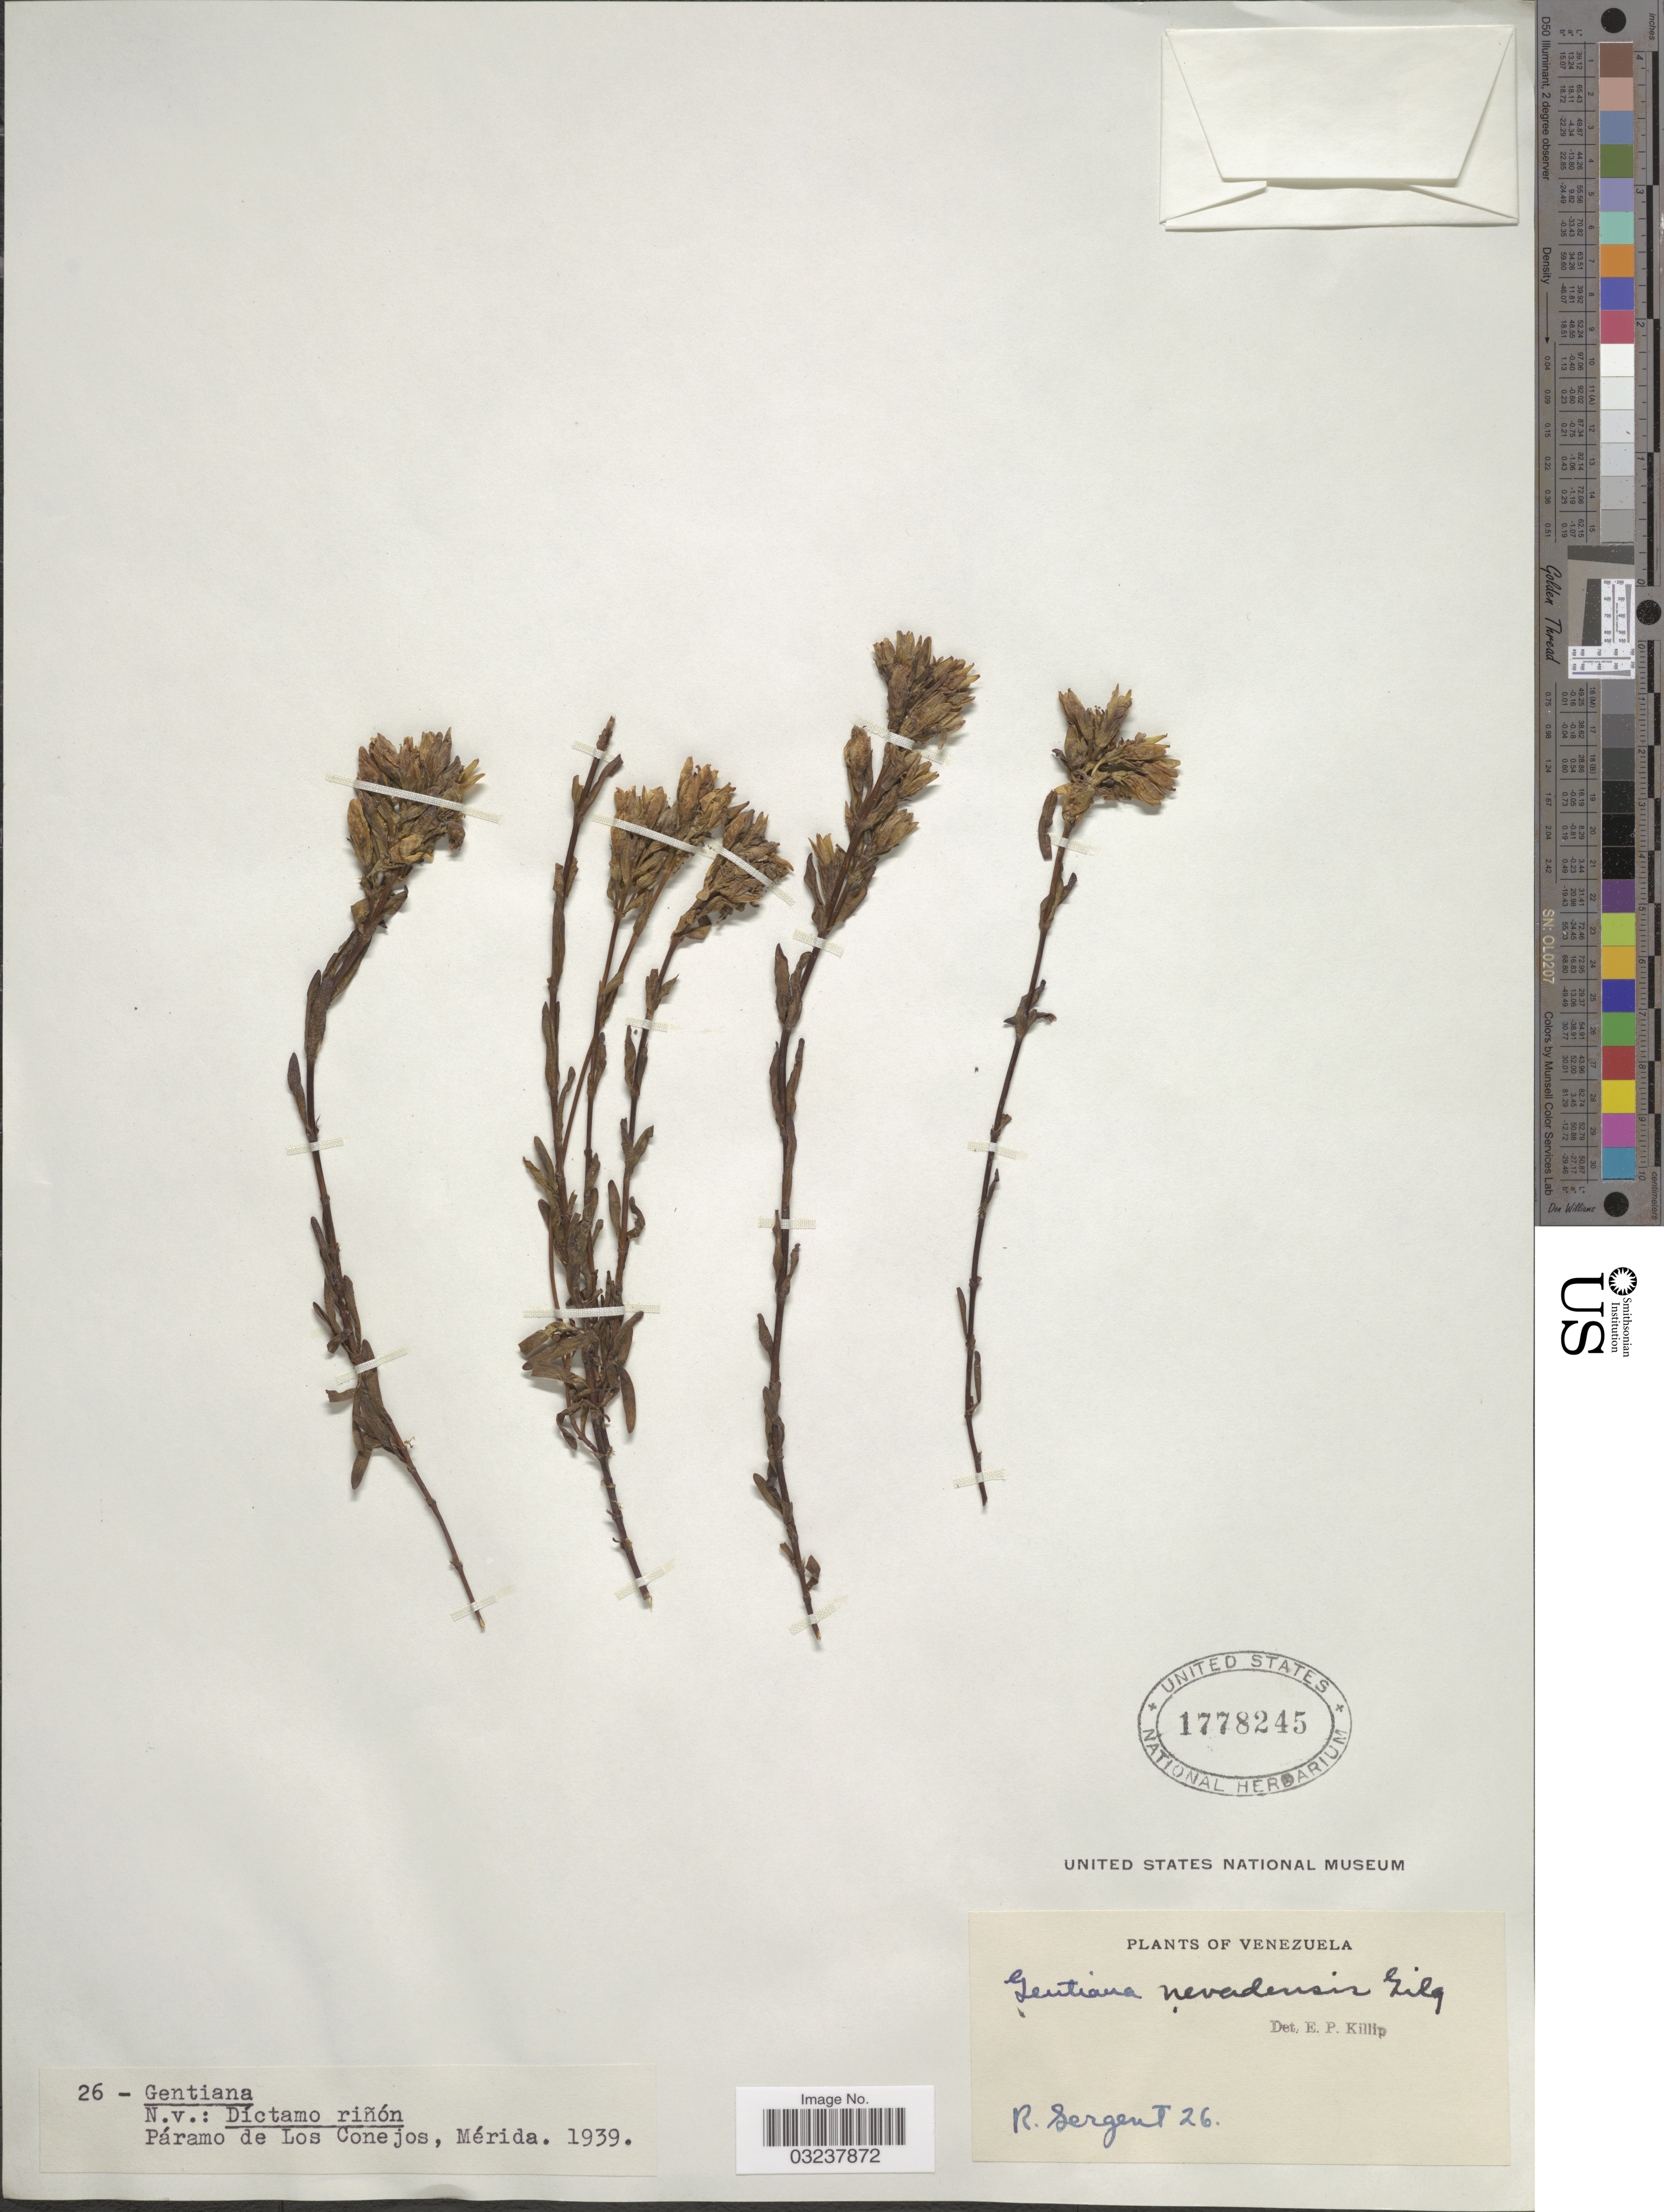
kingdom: Plantae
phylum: Tracheophyta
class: Magnoliopsida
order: Gentianales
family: Gentianaceae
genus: Gentianella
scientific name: Gentianella nevadensis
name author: (Gilg) Waever & Wüdenberg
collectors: R. Sergent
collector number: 26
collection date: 1939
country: Venezuela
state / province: Mérida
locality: Páramo de Los Conejos.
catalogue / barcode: US 1778245